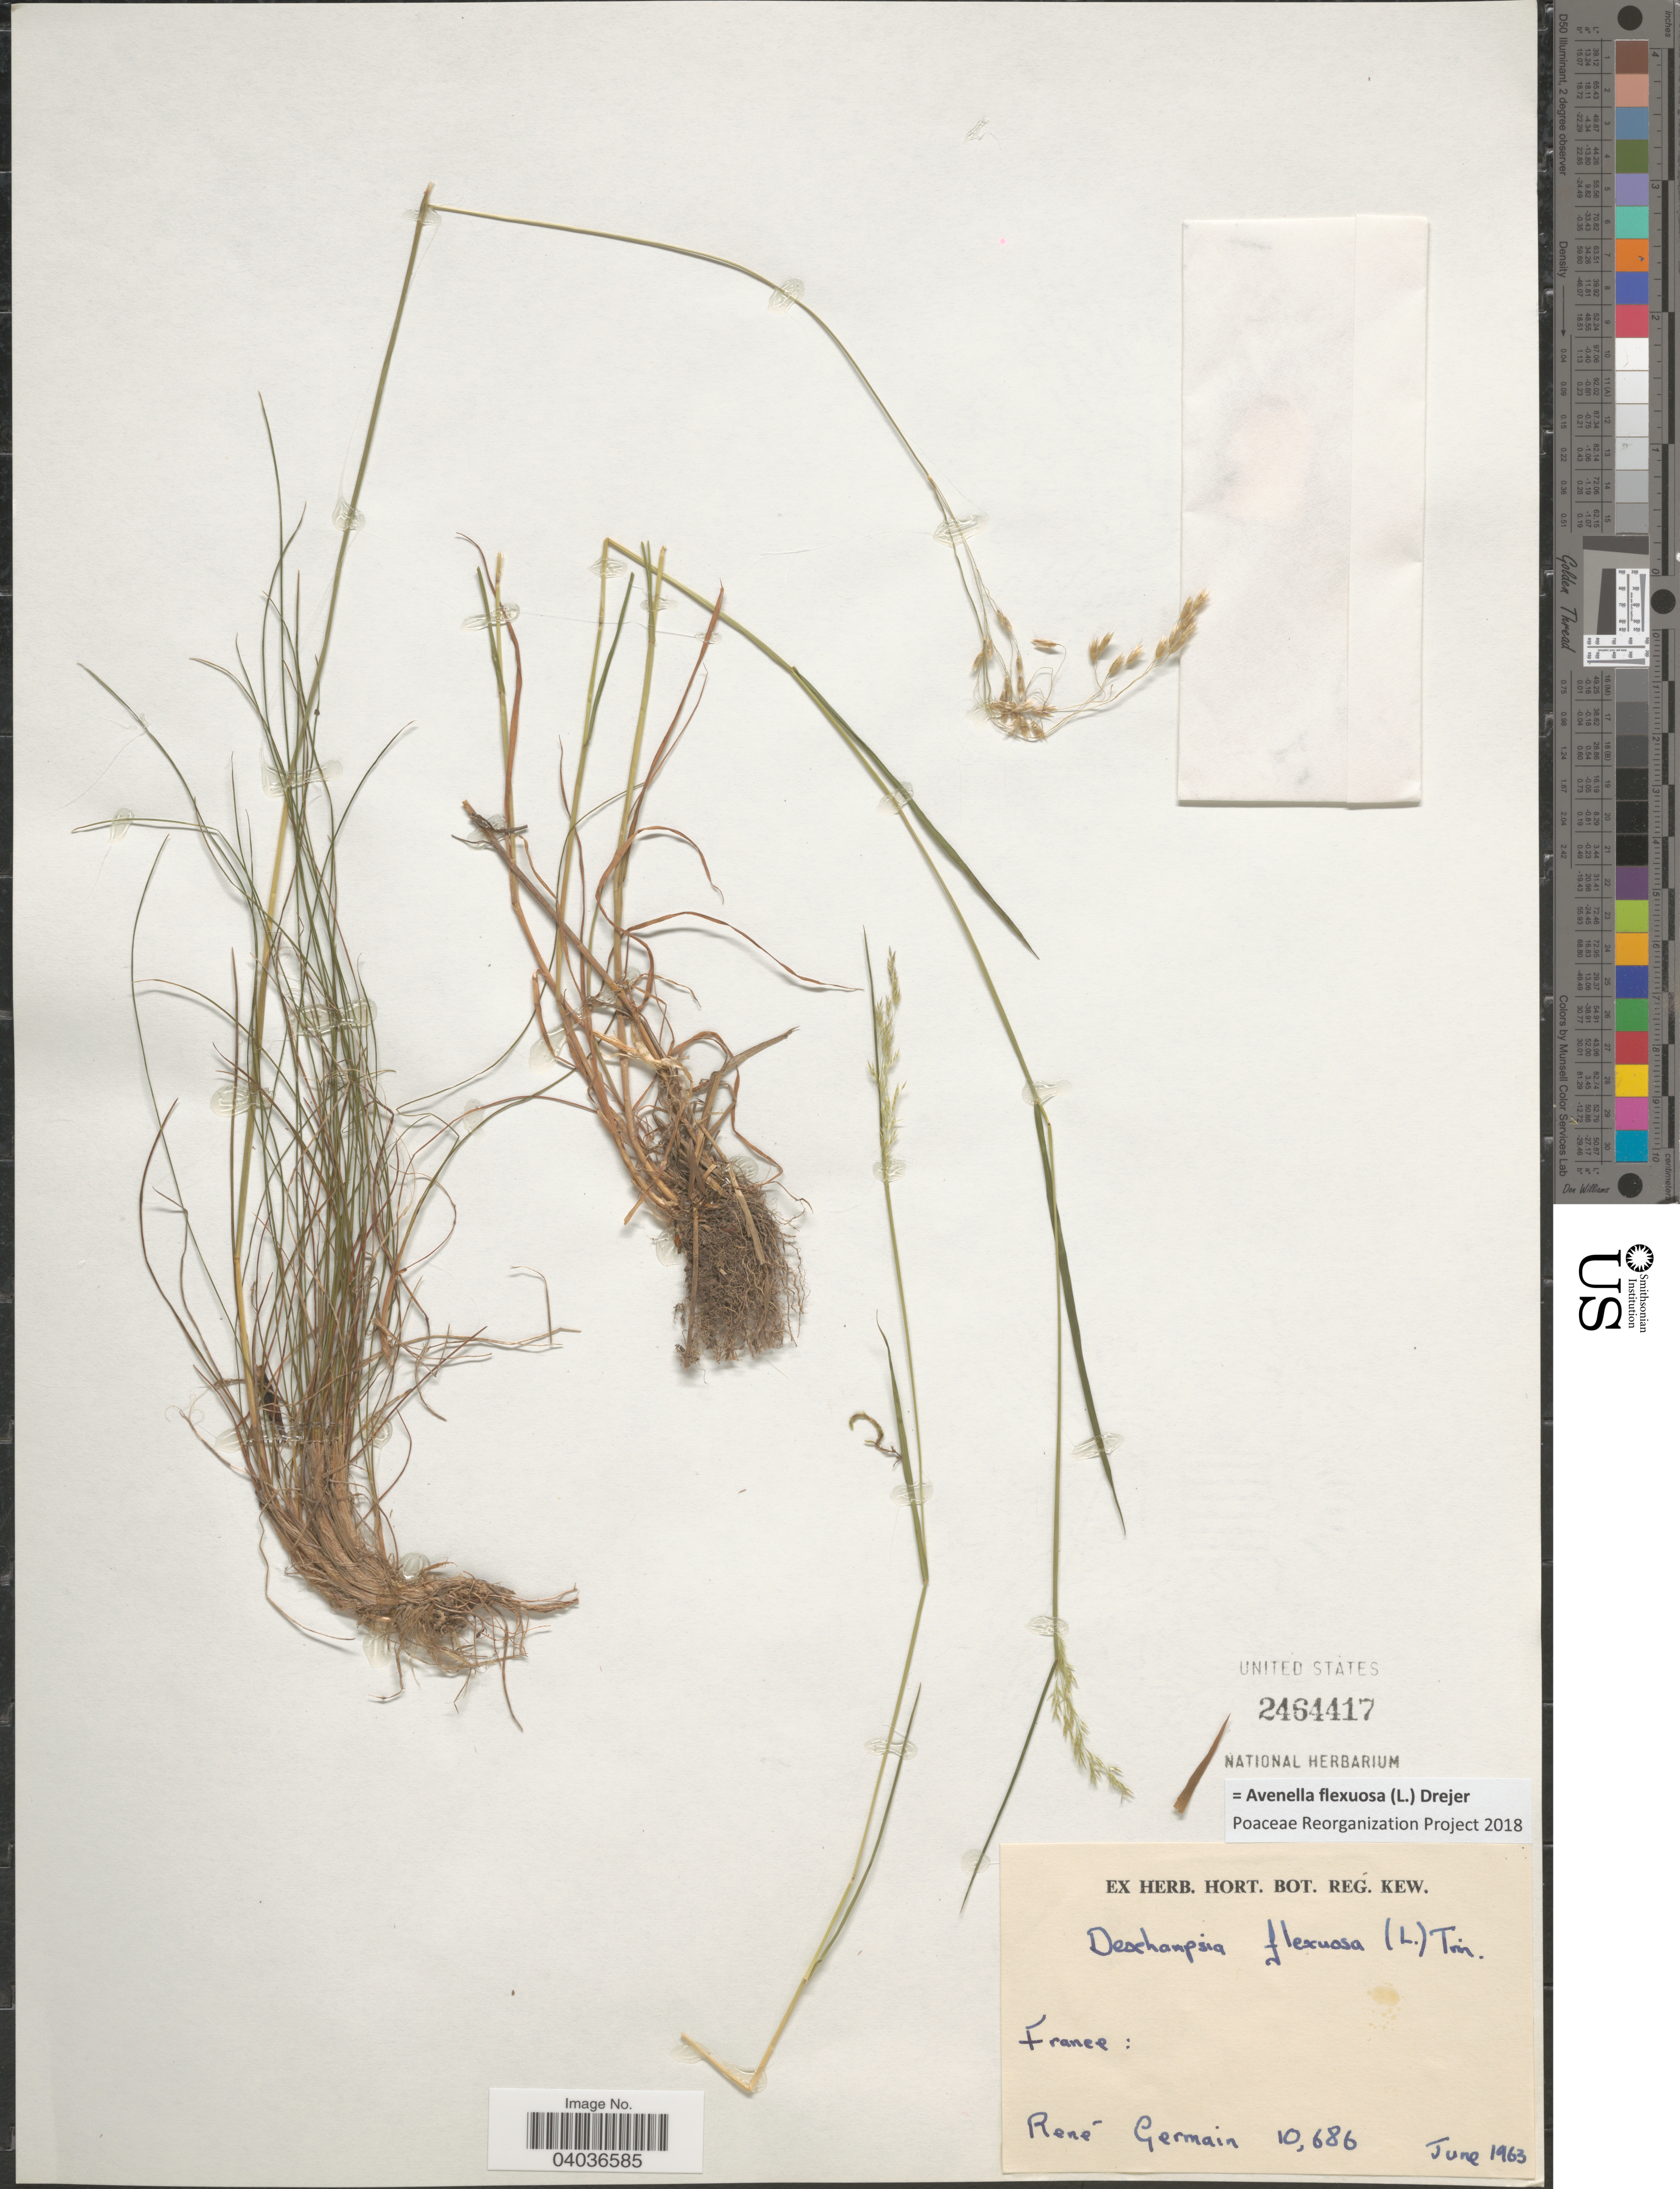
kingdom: Plantae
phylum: Tracheophyta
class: Liliopsida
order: Poales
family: Poaceae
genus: Avenella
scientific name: Avenella flexuosa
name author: (L.) Drejer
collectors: R. Germain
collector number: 10686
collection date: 1963-06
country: France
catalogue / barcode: US 2464417